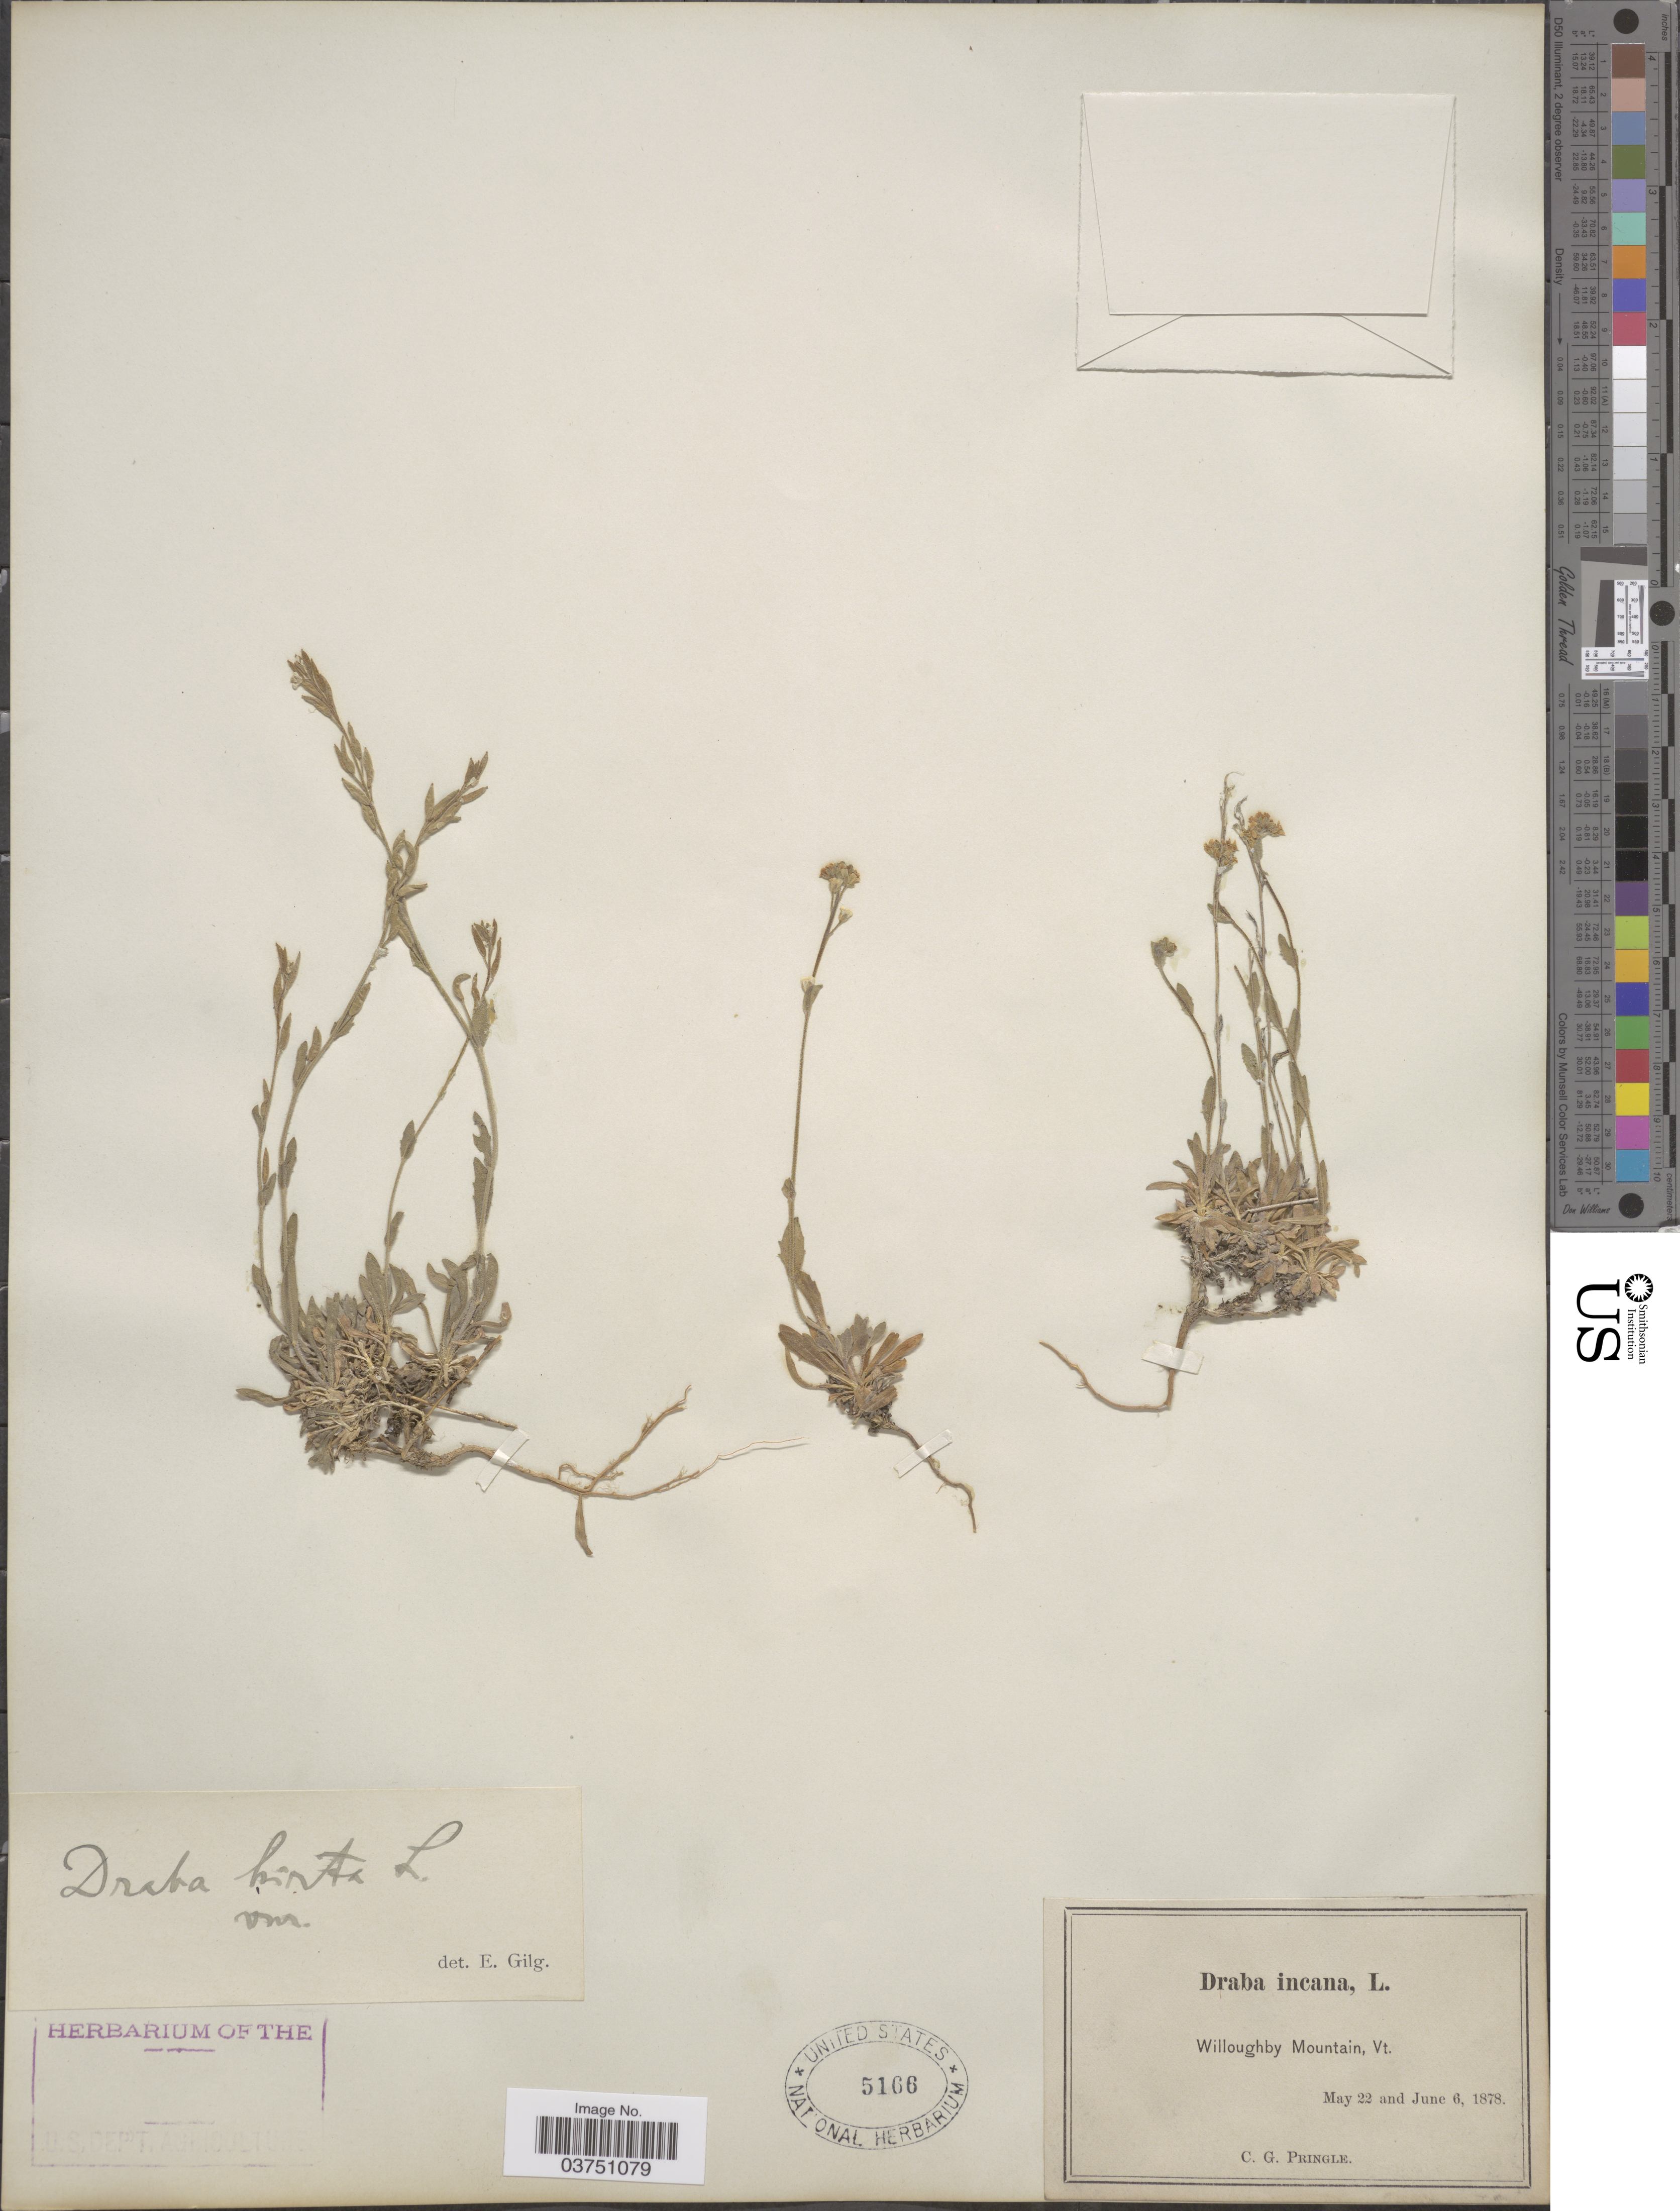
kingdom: Plantae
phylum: Tracheophyta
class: Magnoliopsida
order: Brassicales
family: Brassicaceae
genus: Draba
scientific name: Draba cana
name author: Rydb.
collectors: C. G. Pringle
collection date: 1878-05-22/1878-06-06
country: United States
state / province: Vermont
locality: Willoughby Mountain.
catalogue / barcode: US 5166